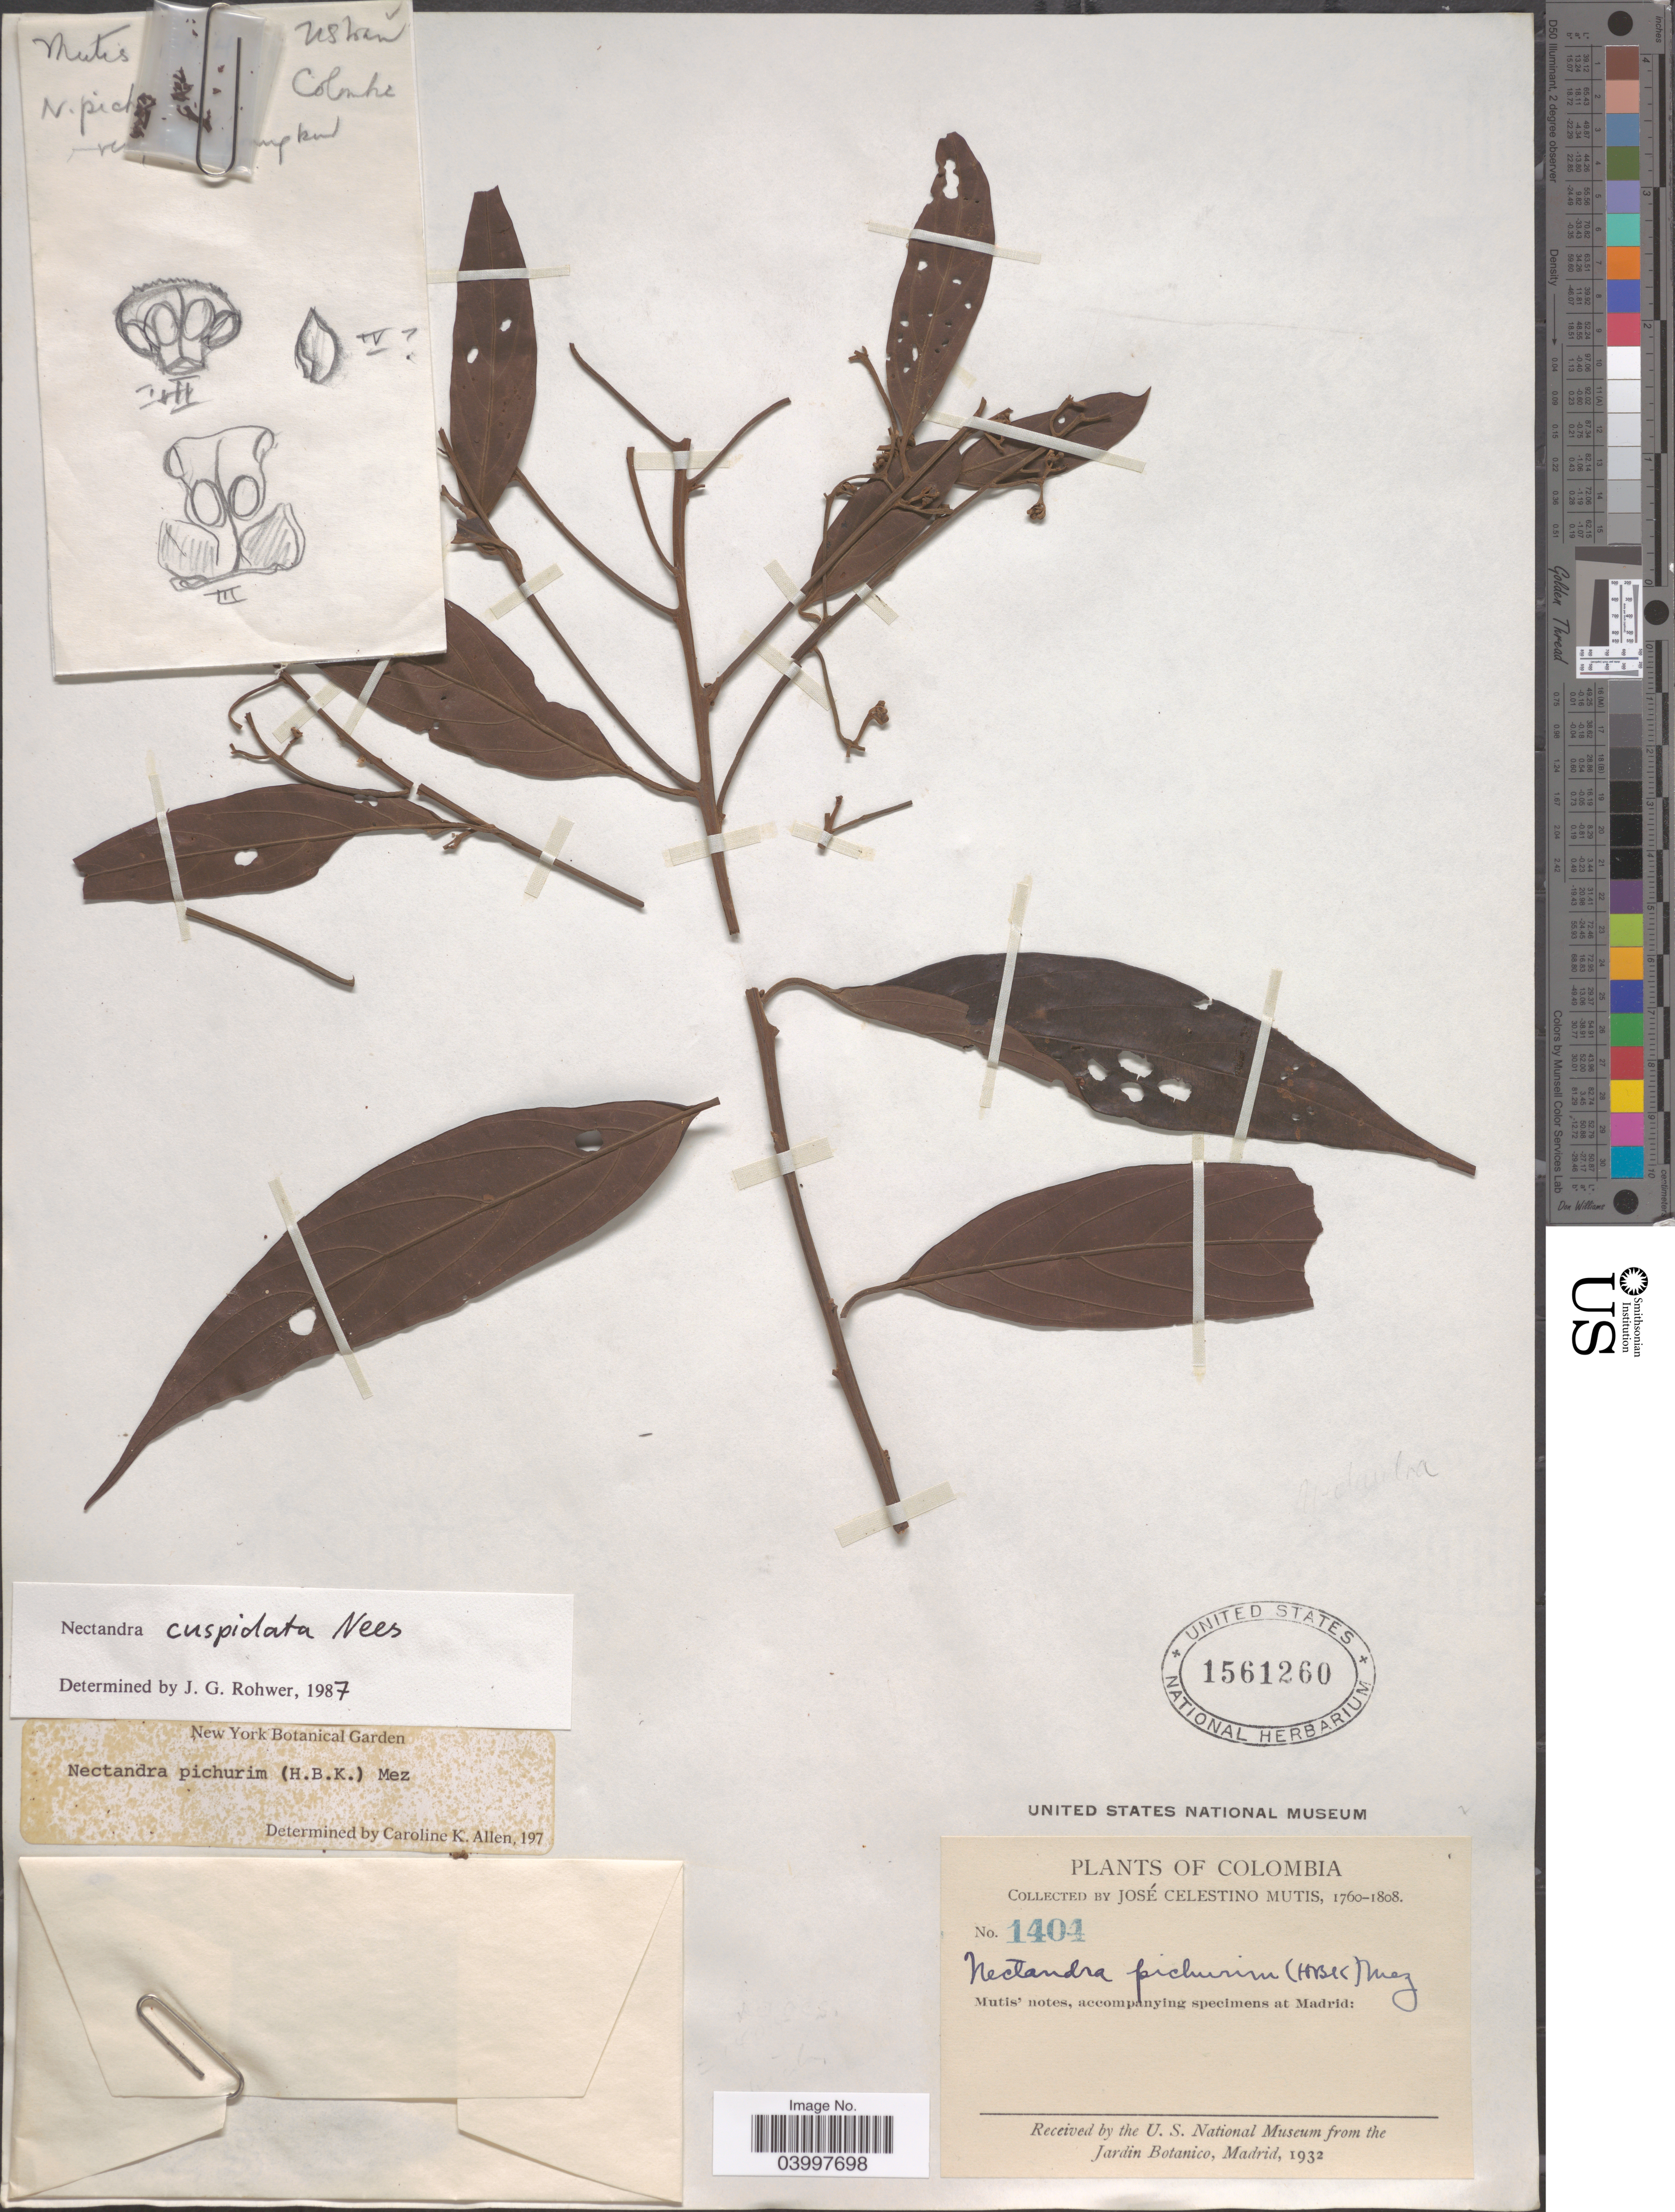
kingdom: Plantae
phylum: Tracheophyta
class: Magnoliopsida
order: Laurales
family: Lauraceae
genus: Nectandra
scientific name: Nectandra cuspidata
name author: Nees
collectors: J. C. B. Mutis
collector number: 1404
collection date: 1760/1808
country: Colombia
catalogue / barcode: US 1561260